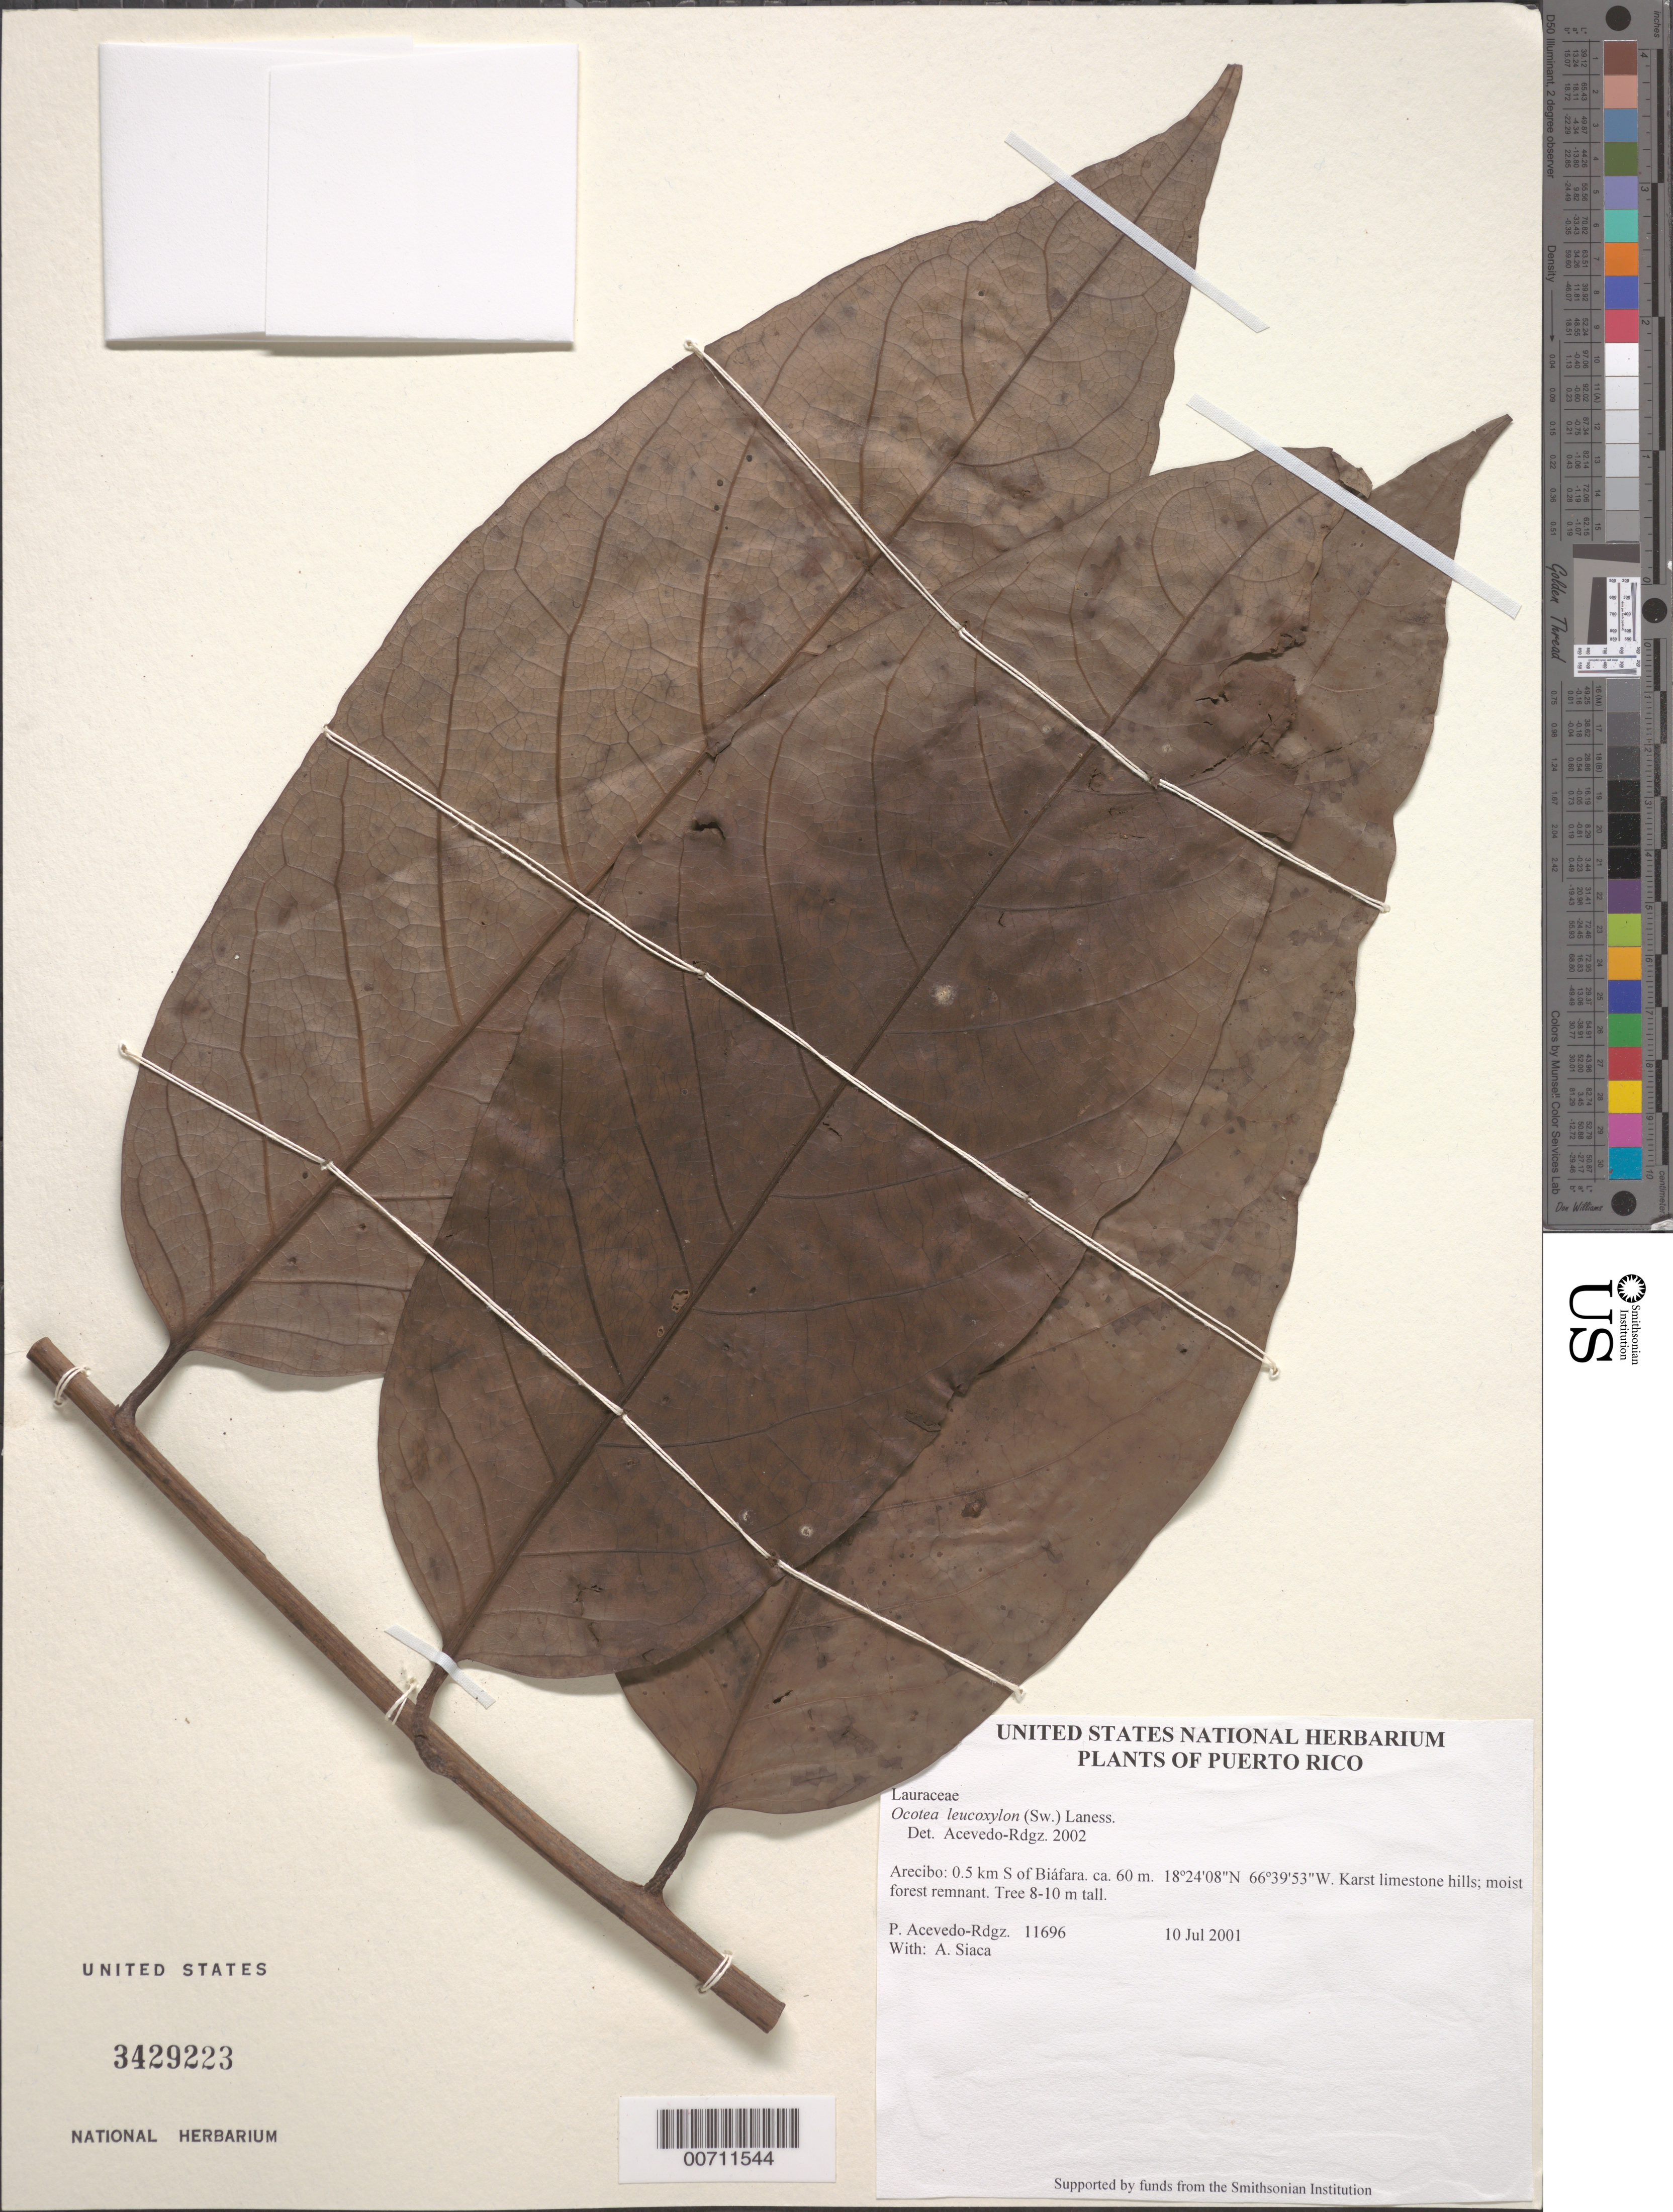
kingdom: Plantae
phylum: Tracheophyta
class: Magnoliopsida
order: Laurales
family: Lauraceae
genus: Ocotea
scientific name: Ocotea leucoxylon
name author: (Sw.) Laness.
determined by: Acevedo-Rodríguez, P., (BOT), Smithsonian Institution - National Museum of Natural History (UNITED STATES)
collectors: P. Acevedo-Rodr. & A. Siaca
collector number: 11696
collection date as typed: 10 Jul 2001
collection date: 2001-07-10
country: Puerto Rico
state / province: Arecibo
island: Puerto Rico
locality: Arecibo: 0.5 km S of Biáfara.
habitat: Karst limestone hills; moist forest remnant.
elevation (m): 60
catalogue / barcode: US 3429223